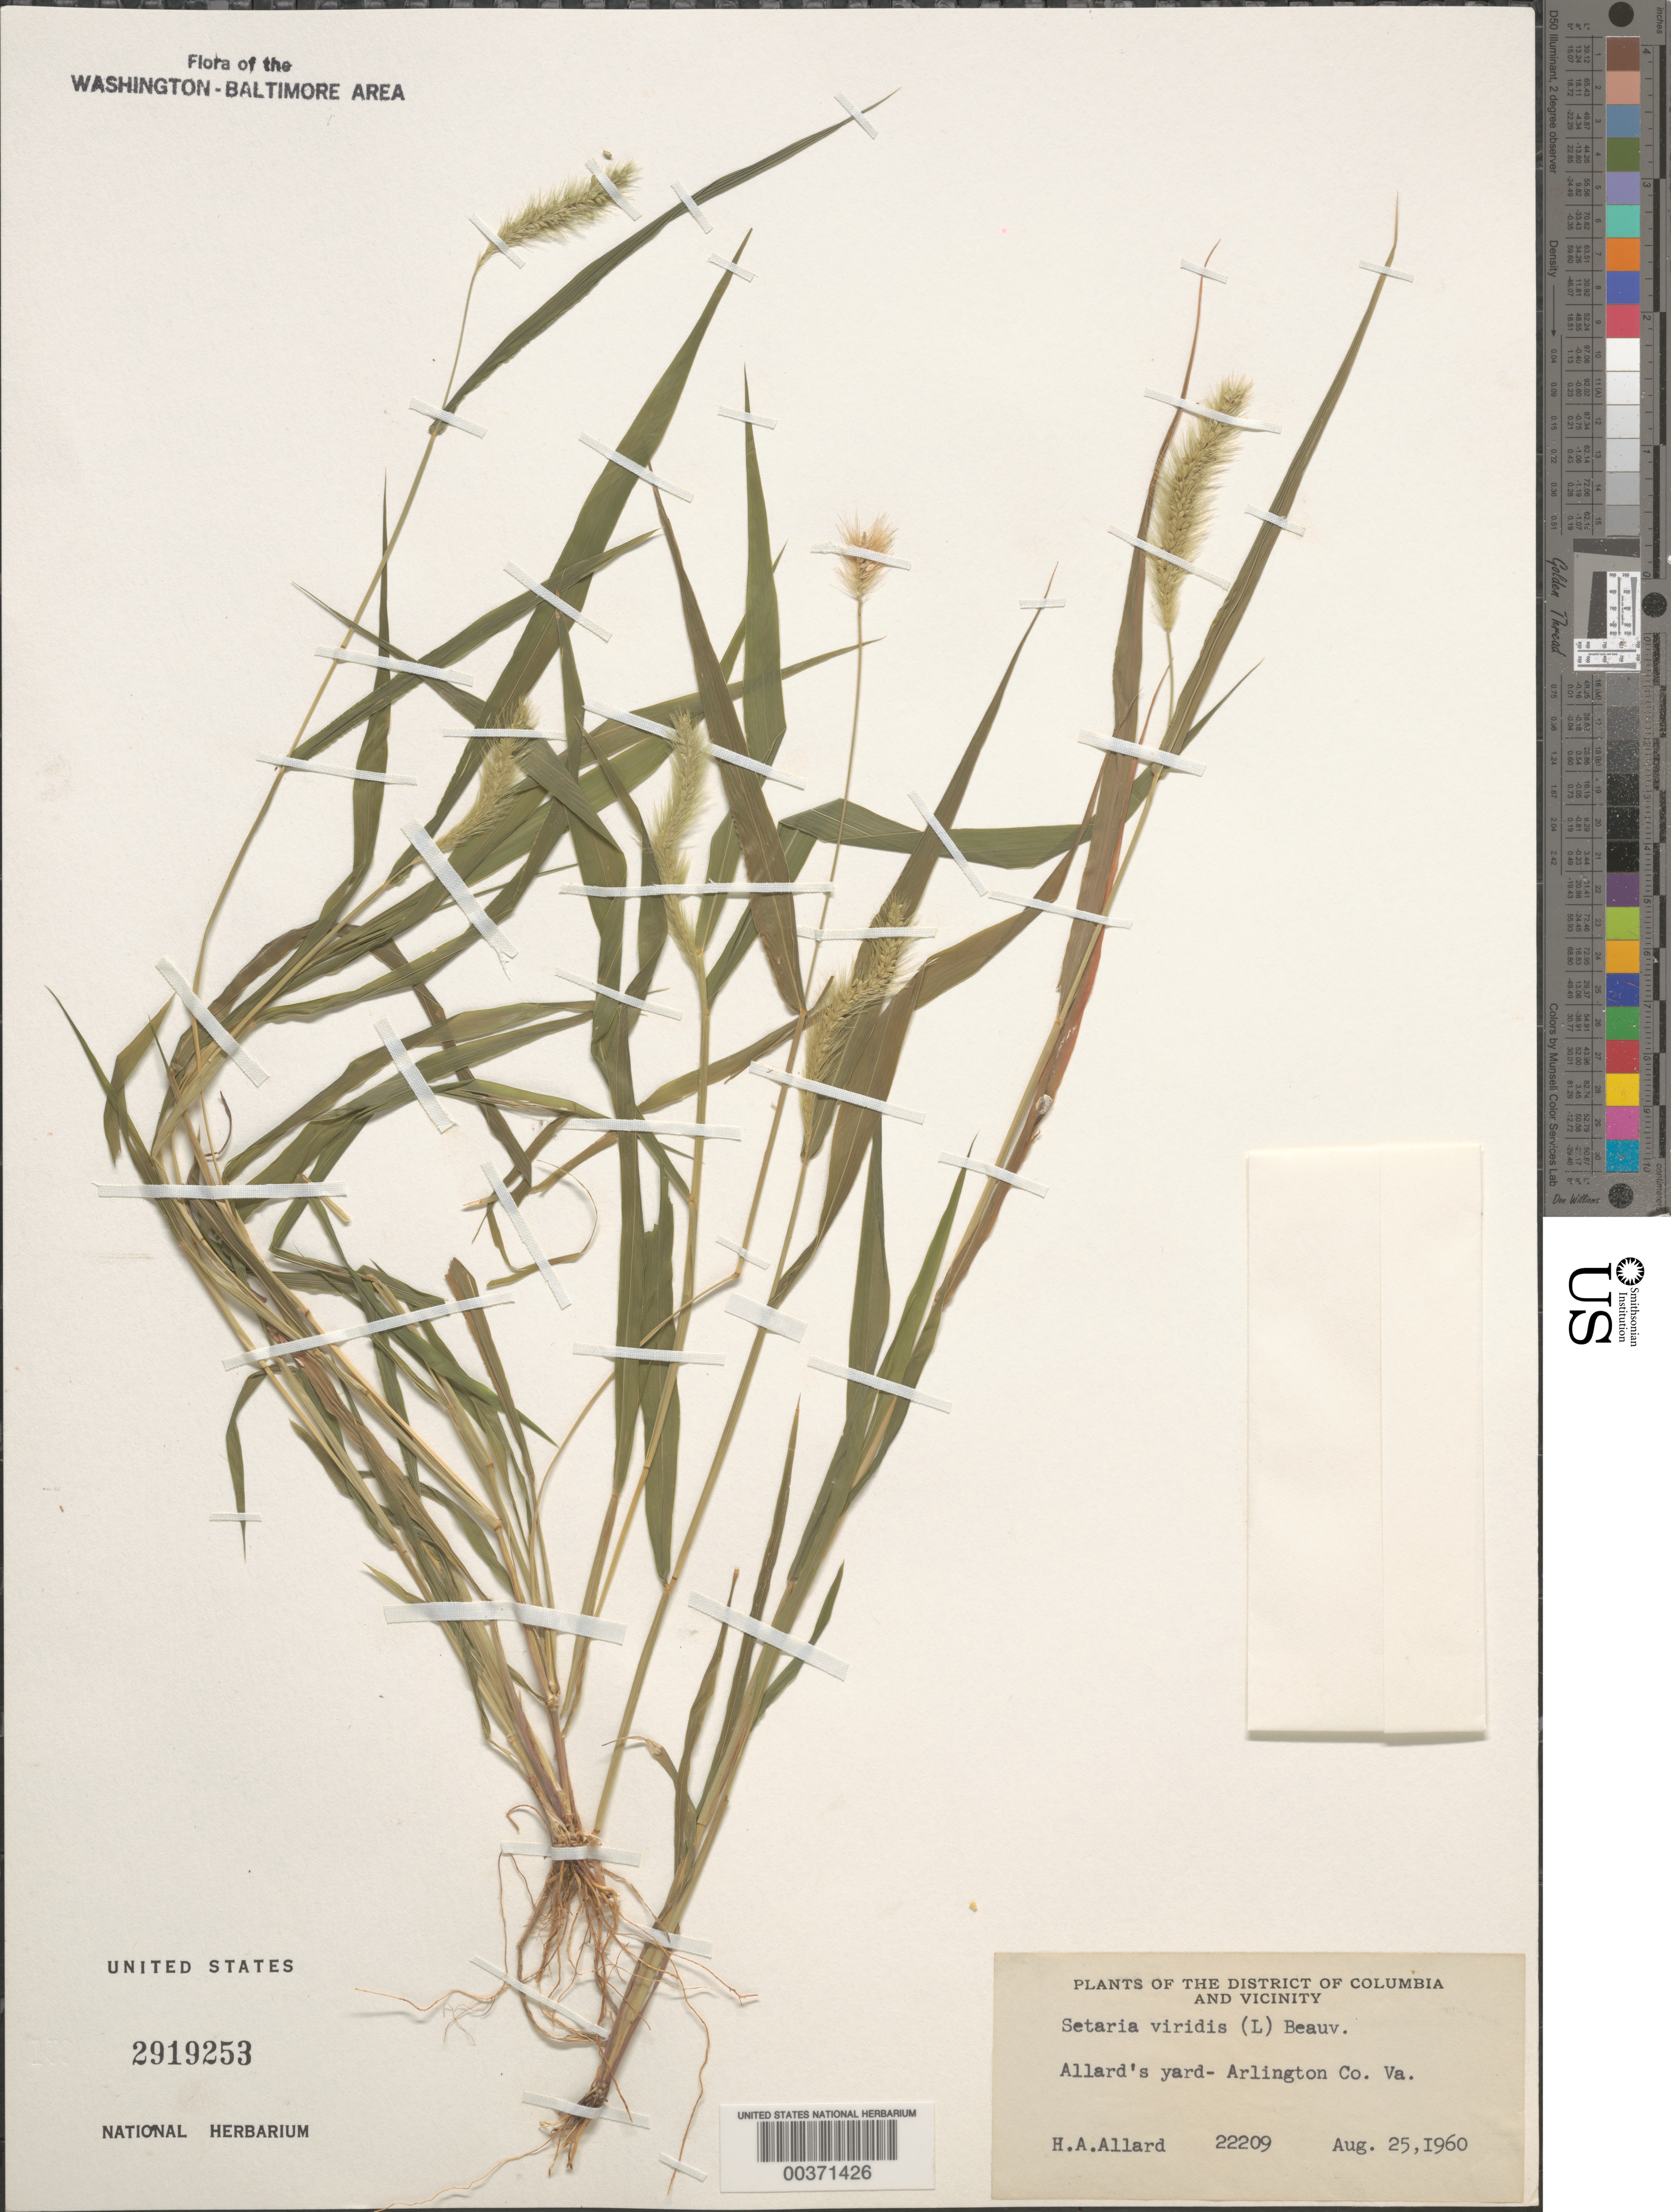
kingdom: Plantae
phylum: Tracheophyta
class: Liliopsida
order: Poales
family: Poaceae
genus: Setaria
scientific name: Setaria viridis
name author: (L.) P. Beauv.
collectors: H. A. Allard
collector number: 22209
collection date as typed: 25 Aug 1960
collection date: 1960-08-25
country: United States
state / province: Virginia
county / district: Arlington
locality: Allards Yard, Arlington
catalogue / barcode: US 2919253